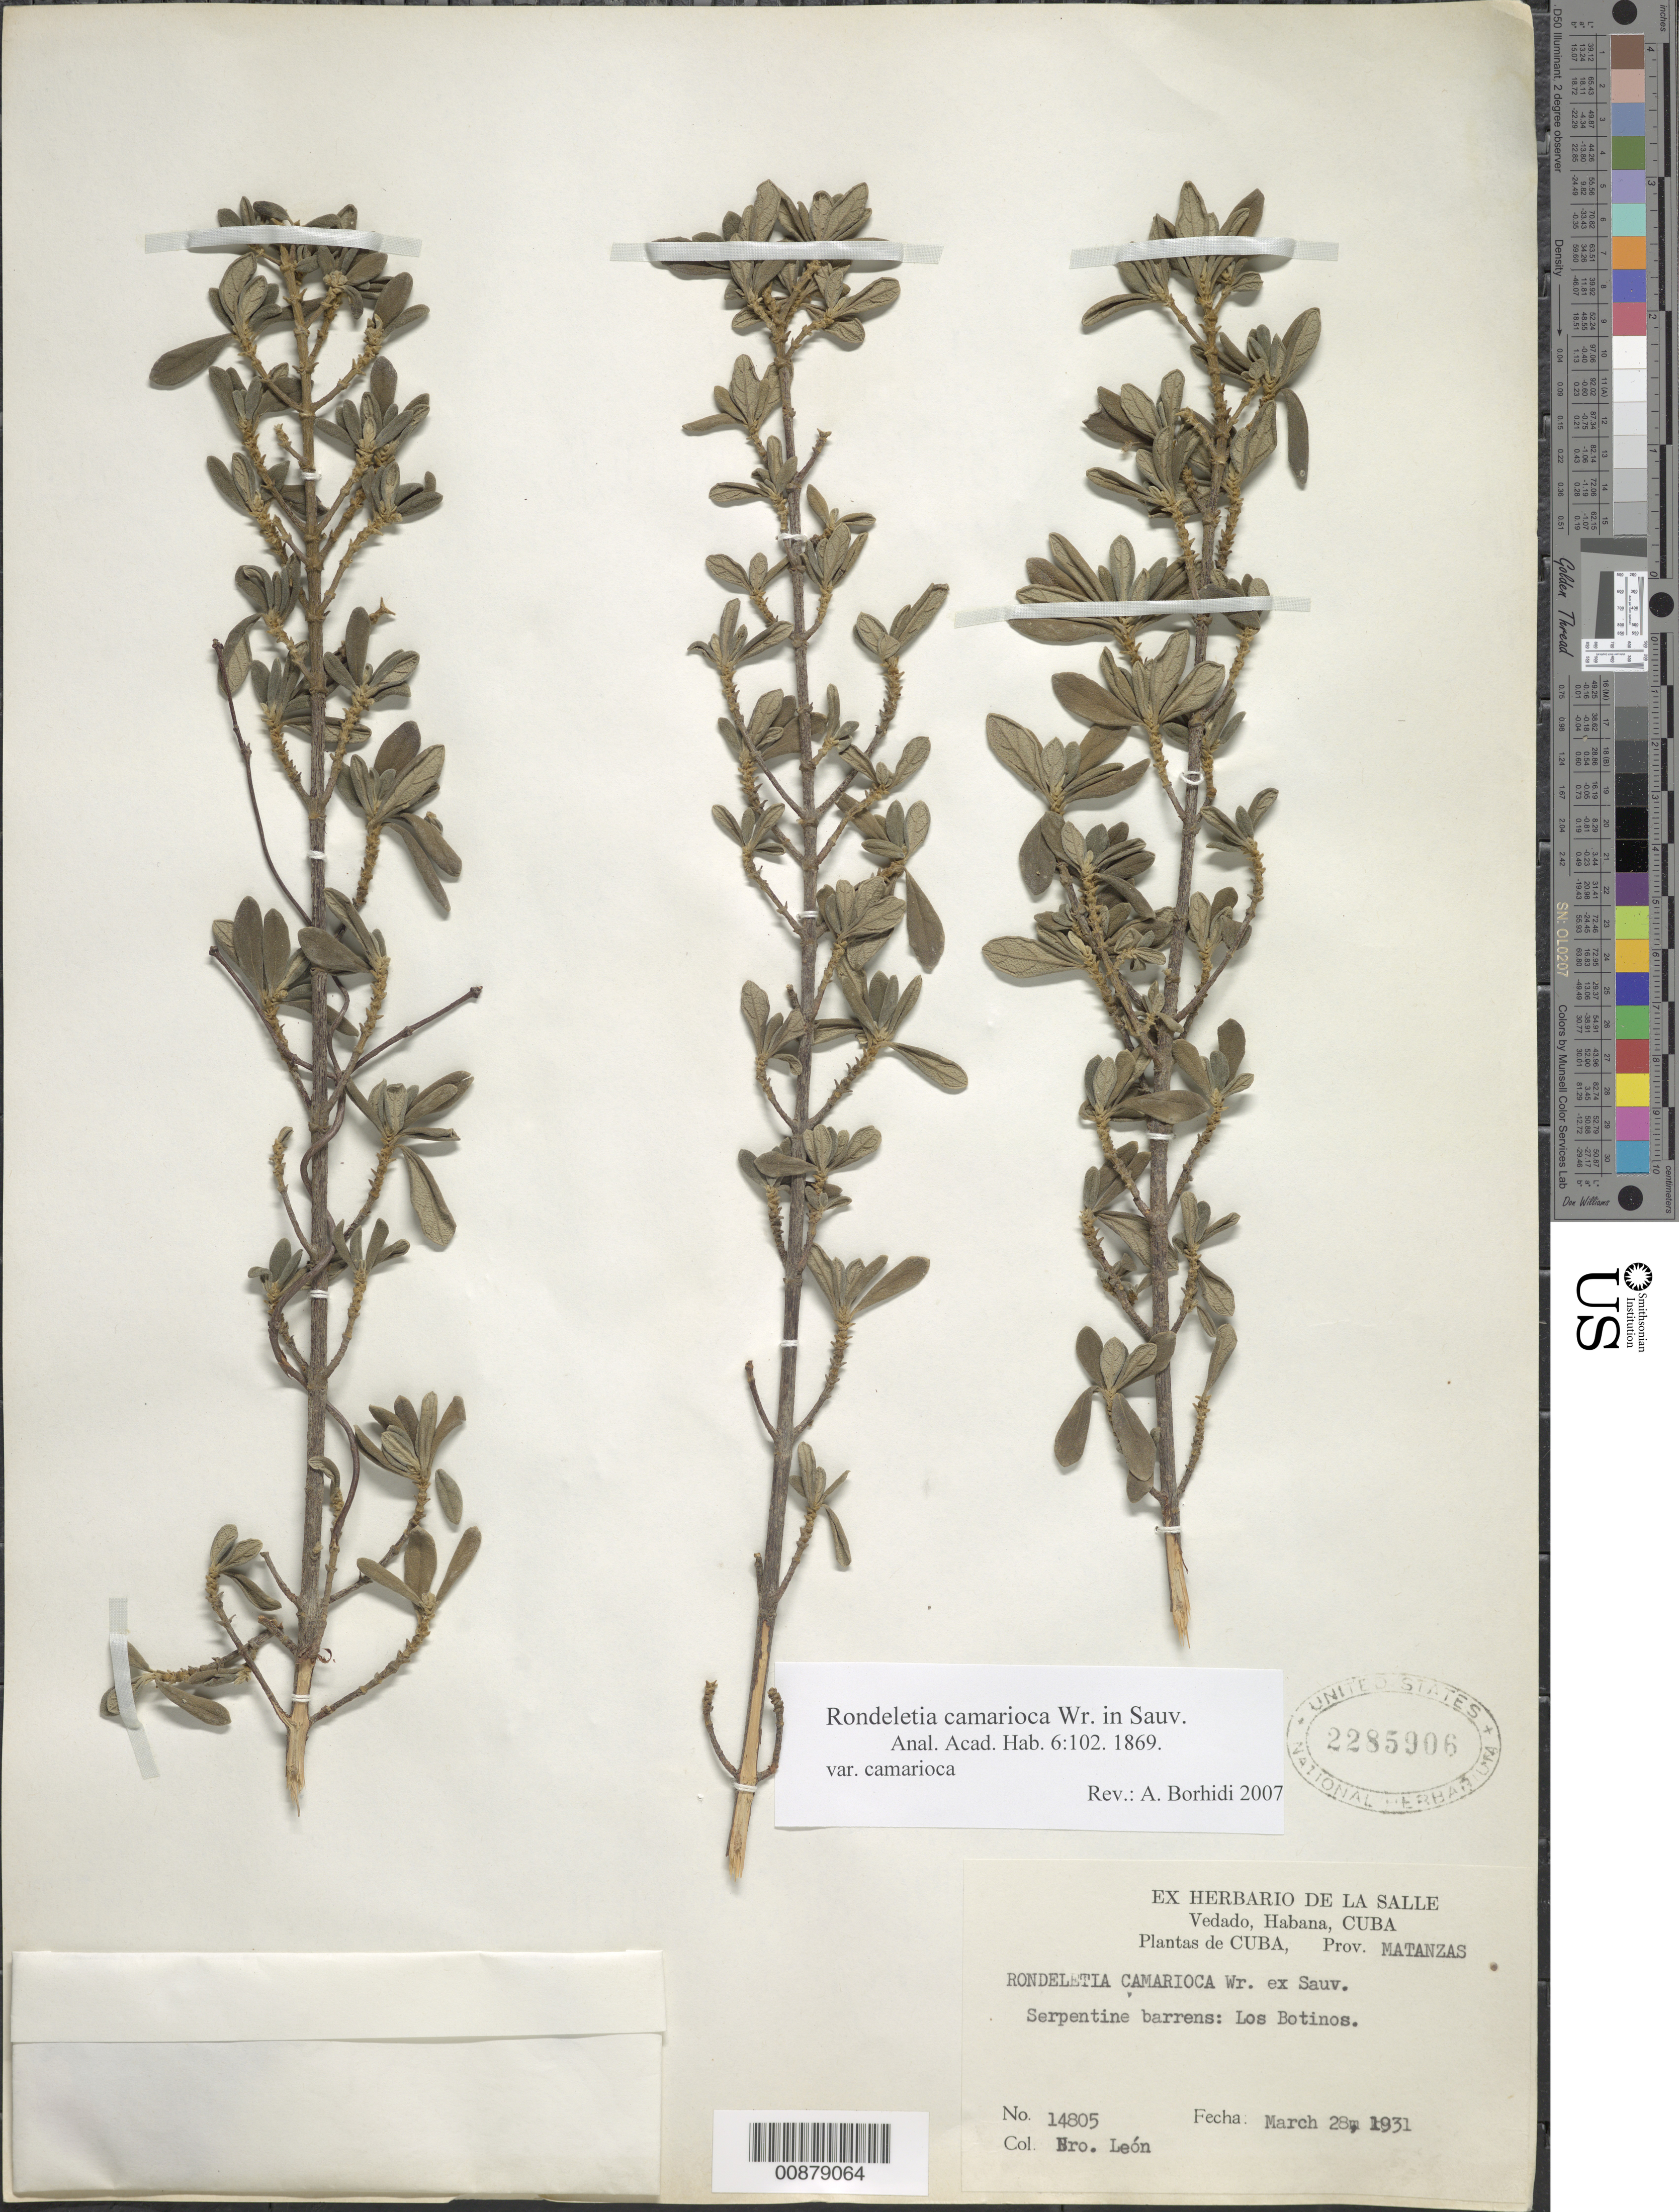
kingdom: Plantae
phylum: Tracheophyta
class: Magnoliopsida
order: Gentianales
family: Rubiaceae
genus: Rondeletia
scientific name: Rondeletia camarioca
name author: C. Wright in Sauvalle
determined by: Borhidi, Attila L.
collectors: Bro. León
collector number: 14805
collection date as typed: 28 Mar 1931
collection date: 1931-03-28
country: Cuba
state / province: Matanzas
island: Cuba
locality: Los Botinos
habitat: Serpentine barrens.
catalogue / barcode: US 2285906